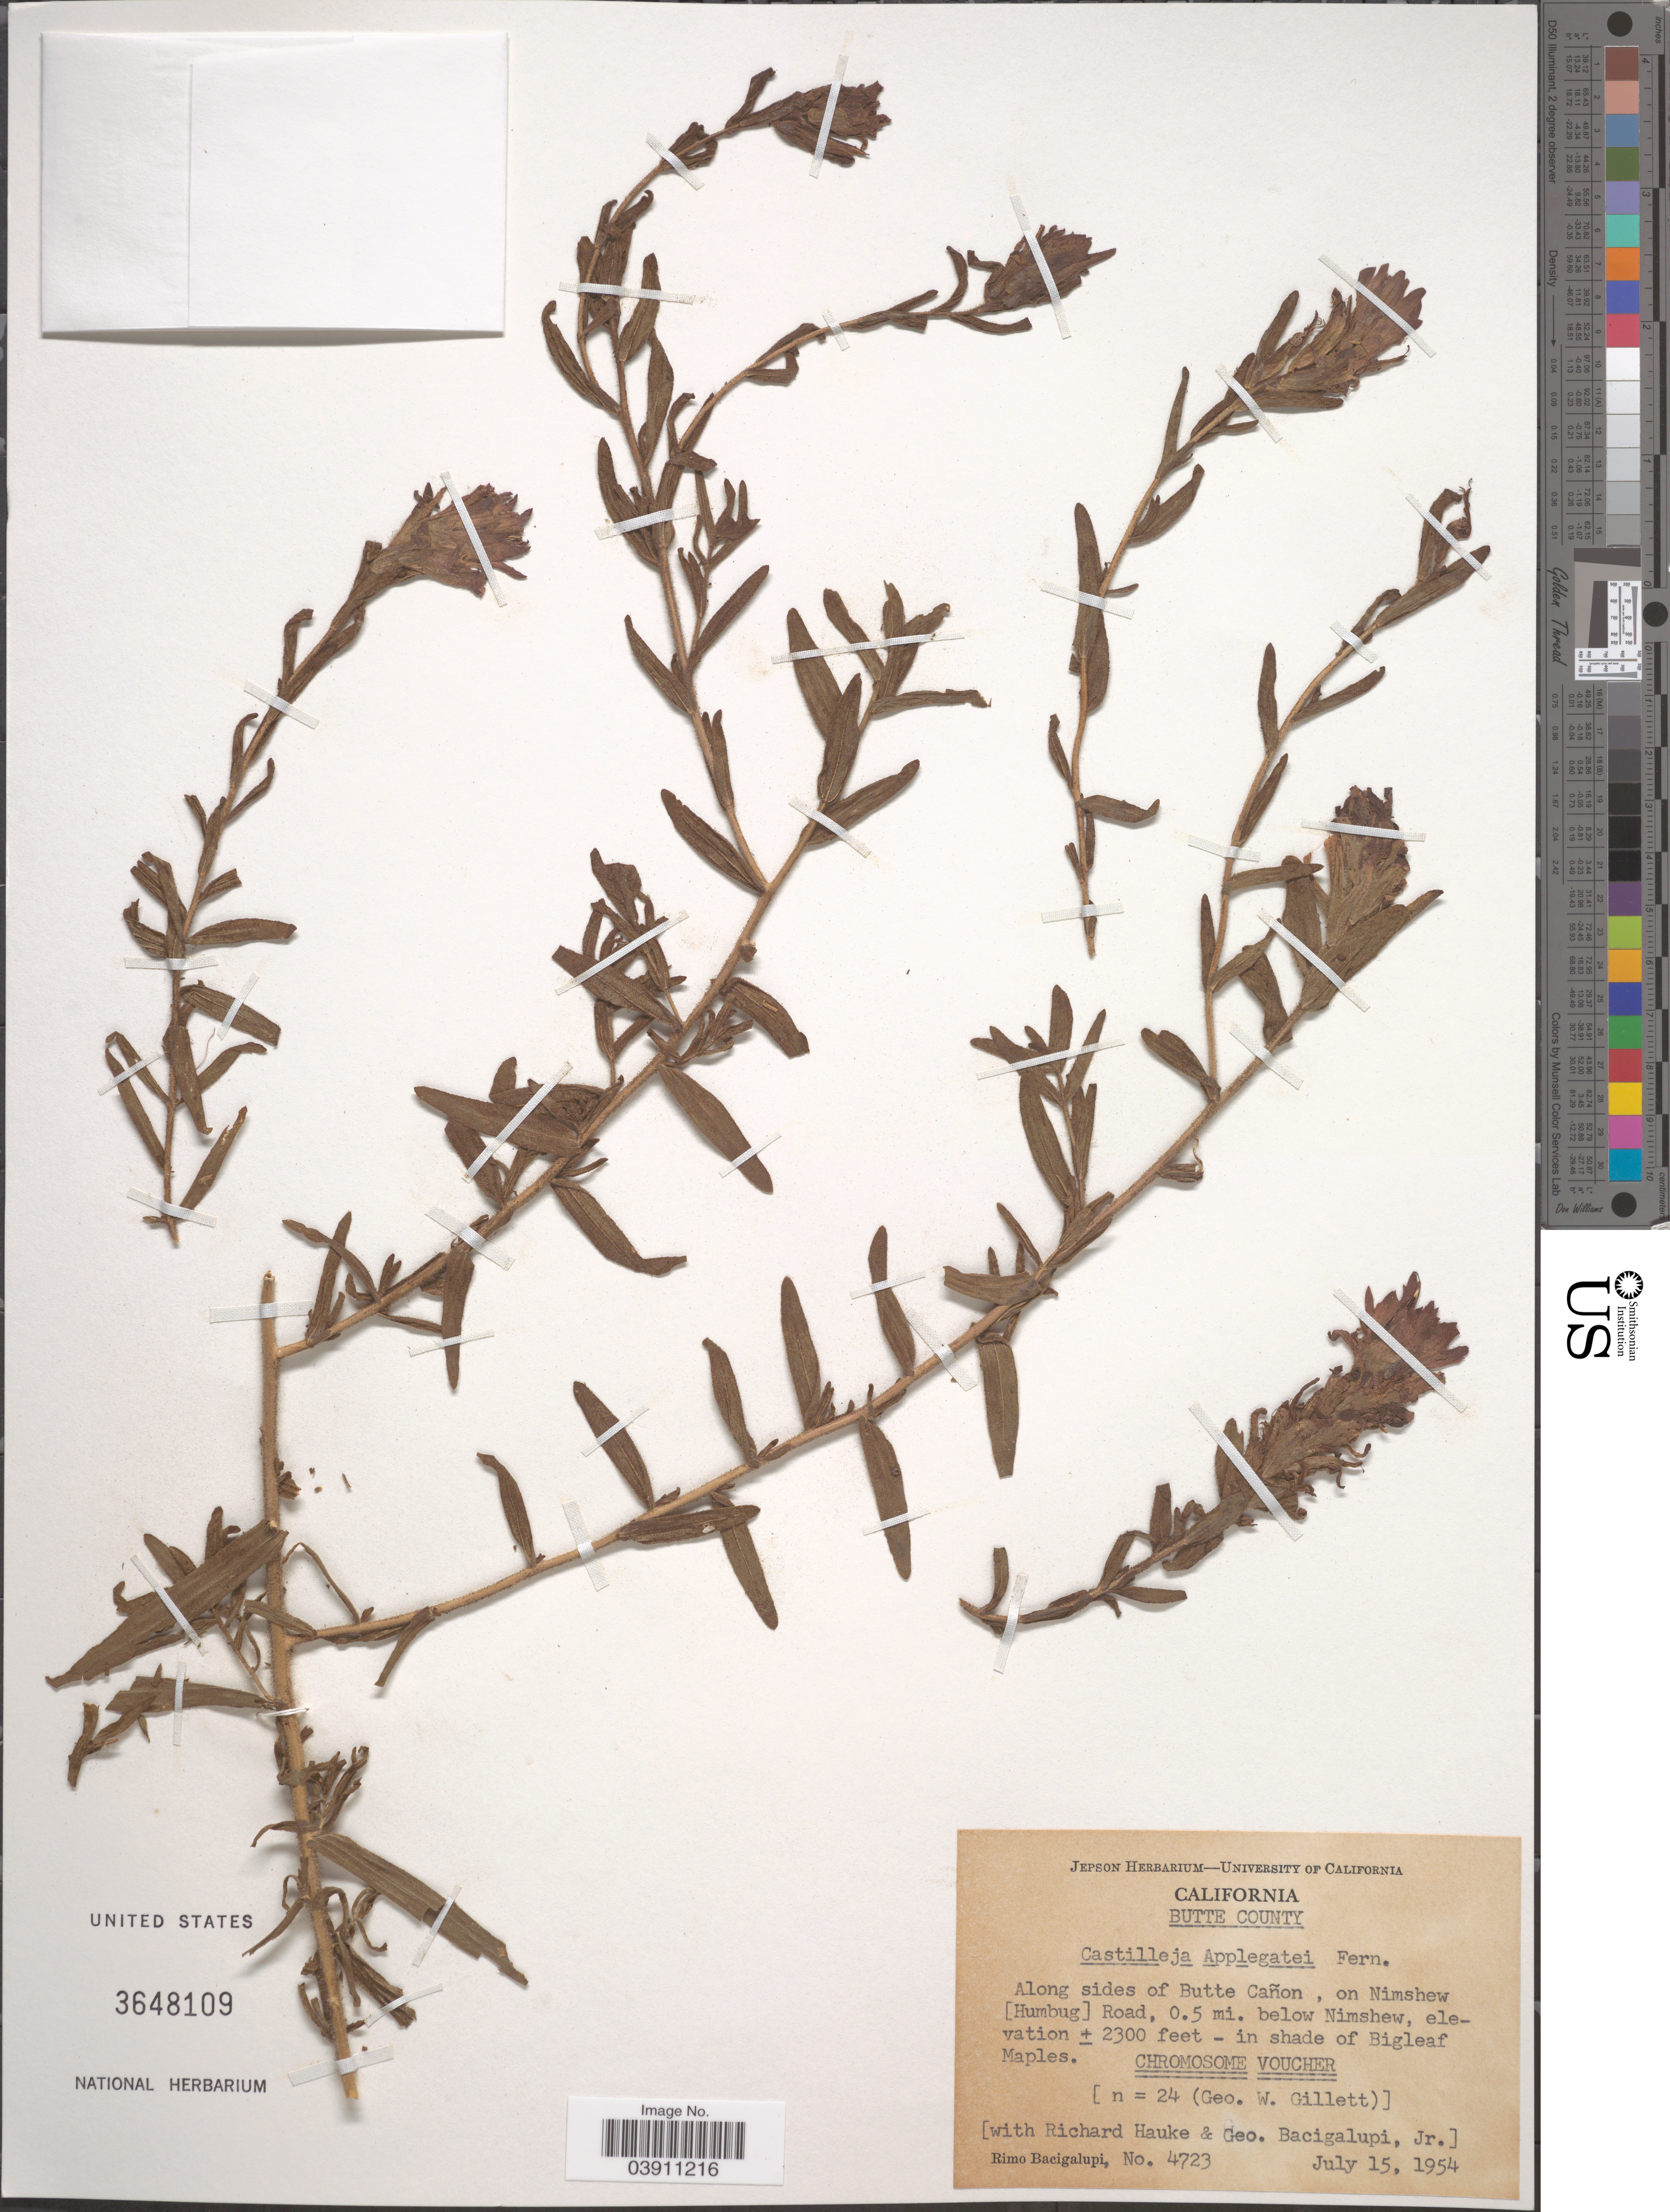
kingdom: Plantae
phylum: Tracheophyta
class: Magnoliopsida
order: Lamiales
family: Orobanchaceae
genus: Castilleja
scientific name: Castilleja applegatei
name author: Fernald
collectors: R. Bacigalupi, R. Hauke & G. Bacigalupi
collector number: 4723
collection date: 1954-07-15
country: United States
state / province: California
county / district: Butte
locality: Butte County. Along sides of Butte Cañon, on Nimshew [Humbug] Road, 0.5 mi. below Nimshew. In shade of Bigleaf Maples.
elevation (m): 701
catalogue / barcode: US 3648109